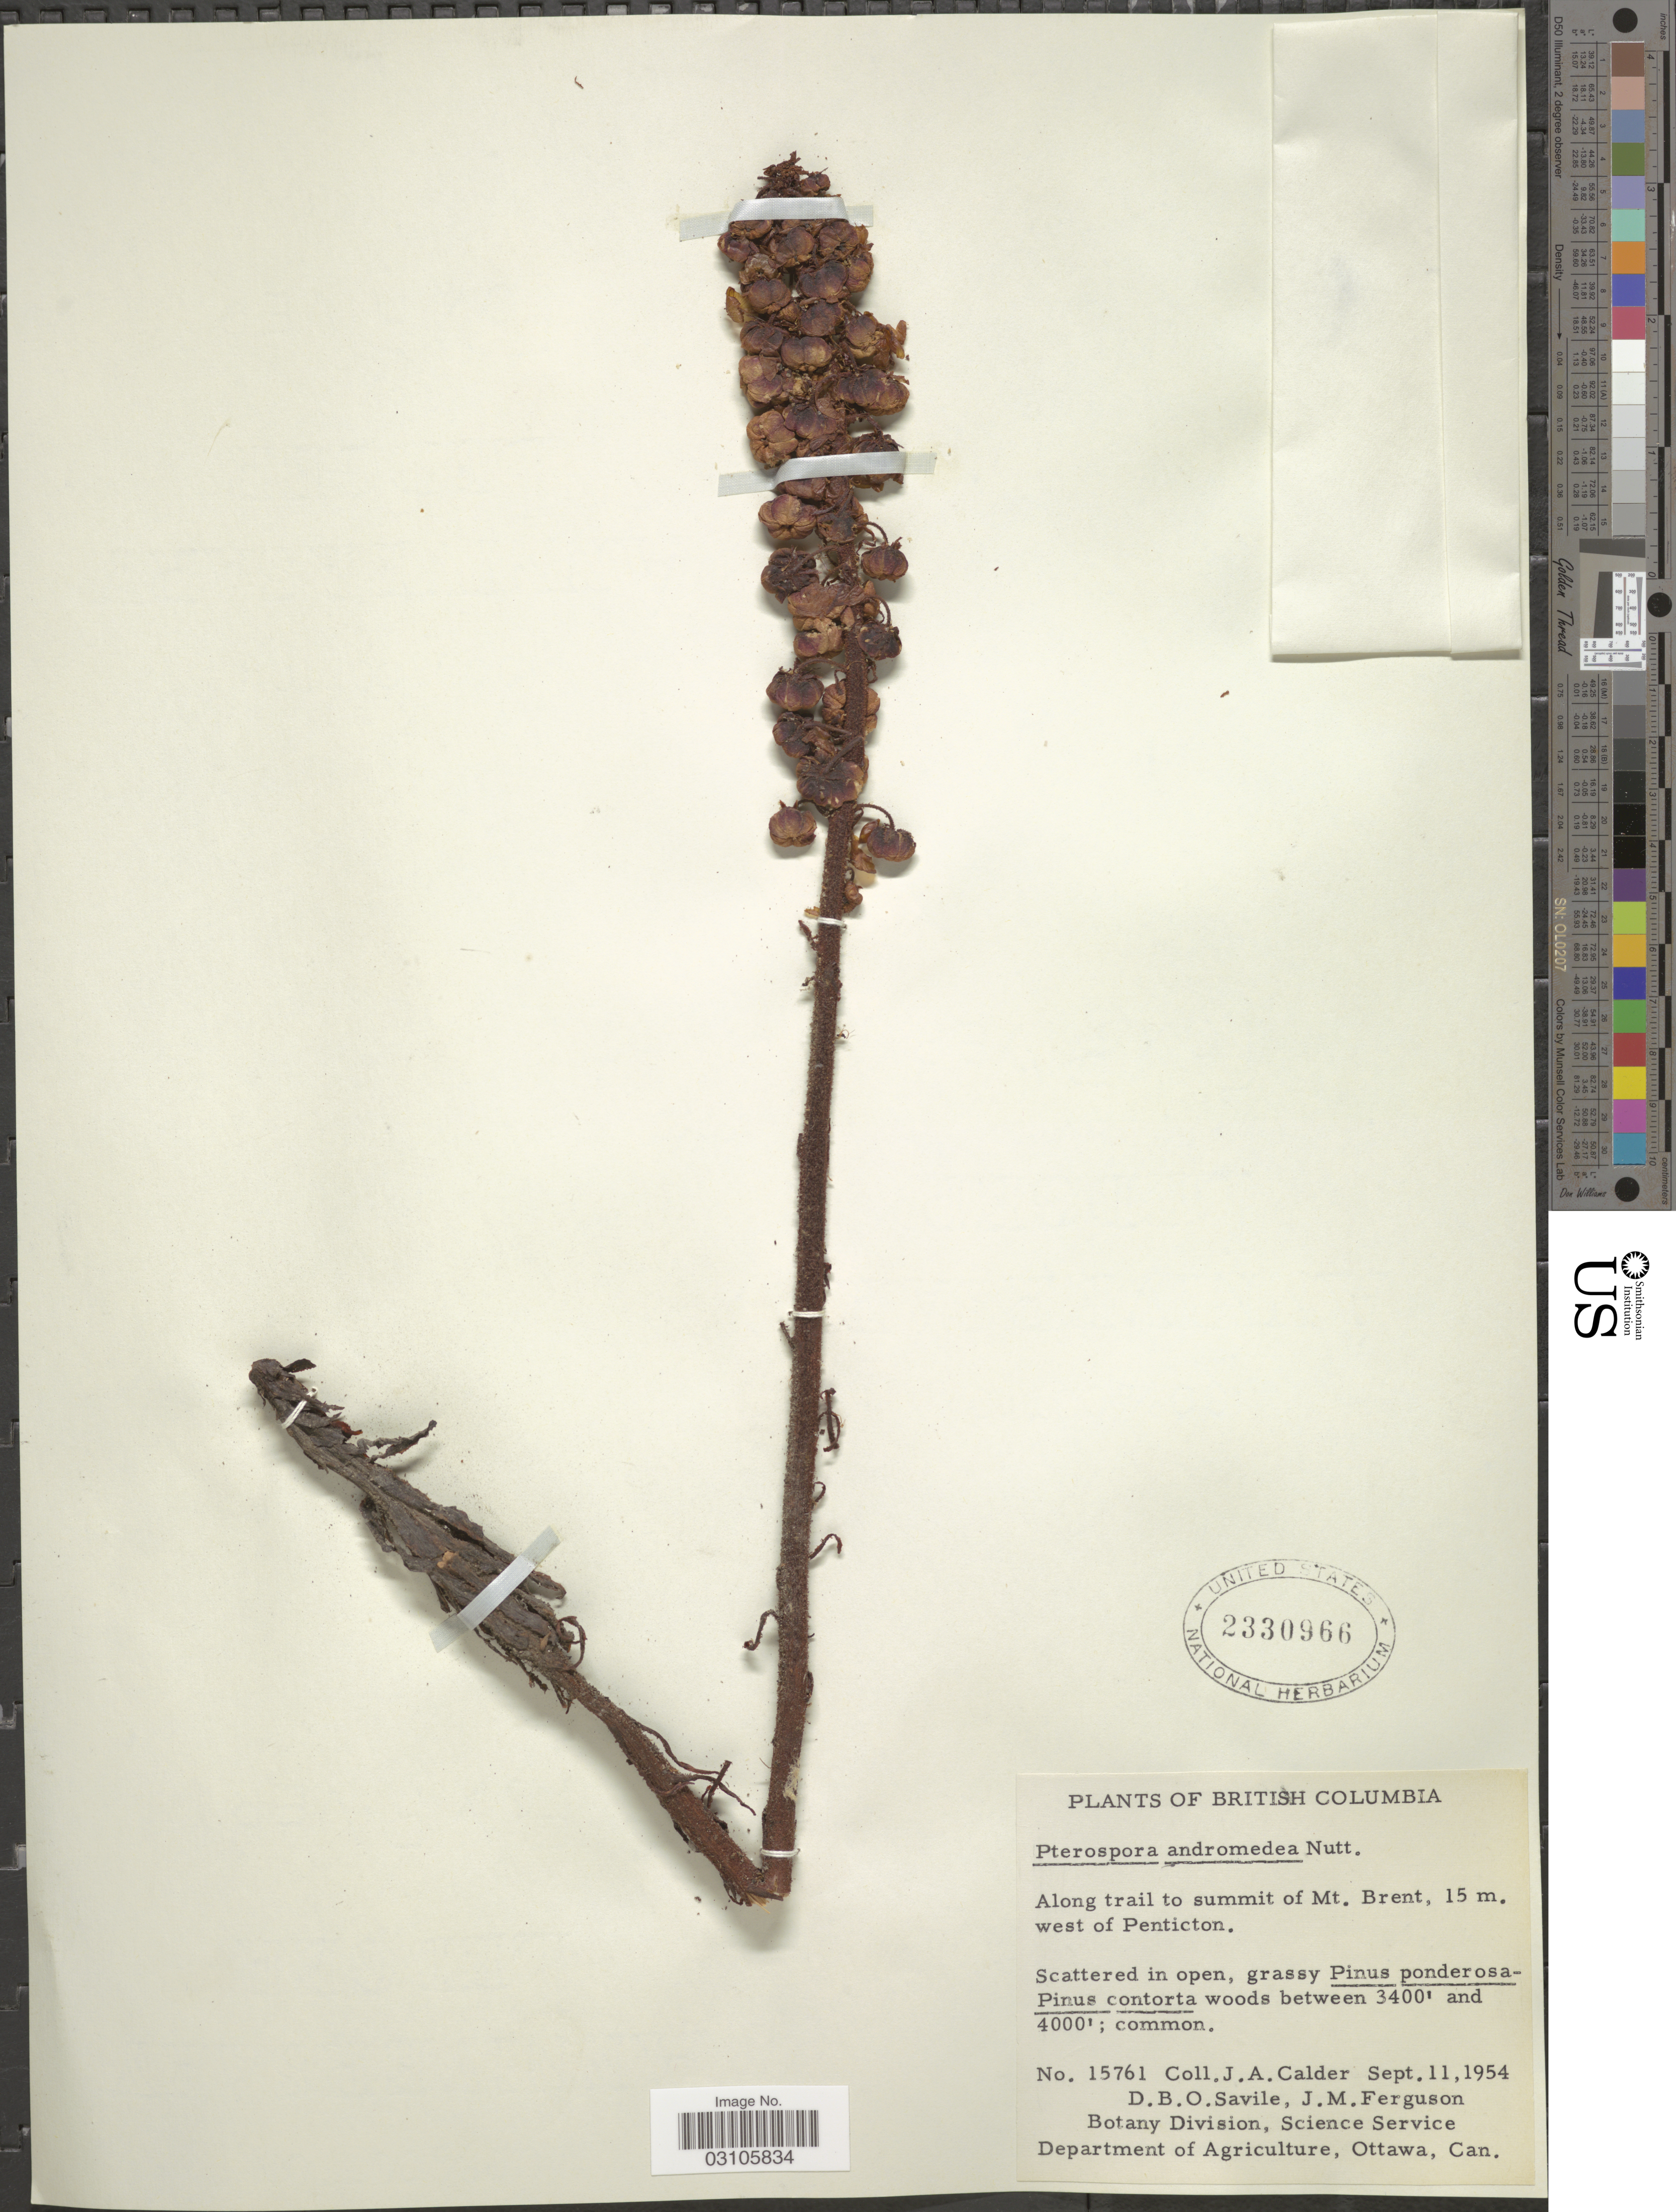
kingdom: Plantae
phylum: Tracheophyta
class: Magnoliopsida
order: Ericales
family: Ericaceae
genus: Pterospora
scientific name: Pterospora andromedea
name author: Nutt.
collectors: J. A. Calder, D. Savile & J. M. Ferguson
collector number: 15761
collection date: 1954-09-11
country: Canada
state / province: British Columbia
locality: Along trail to summit of Mt. Brent, 15 m. west of Penticton.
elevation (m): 1036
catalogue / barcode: US 2330966